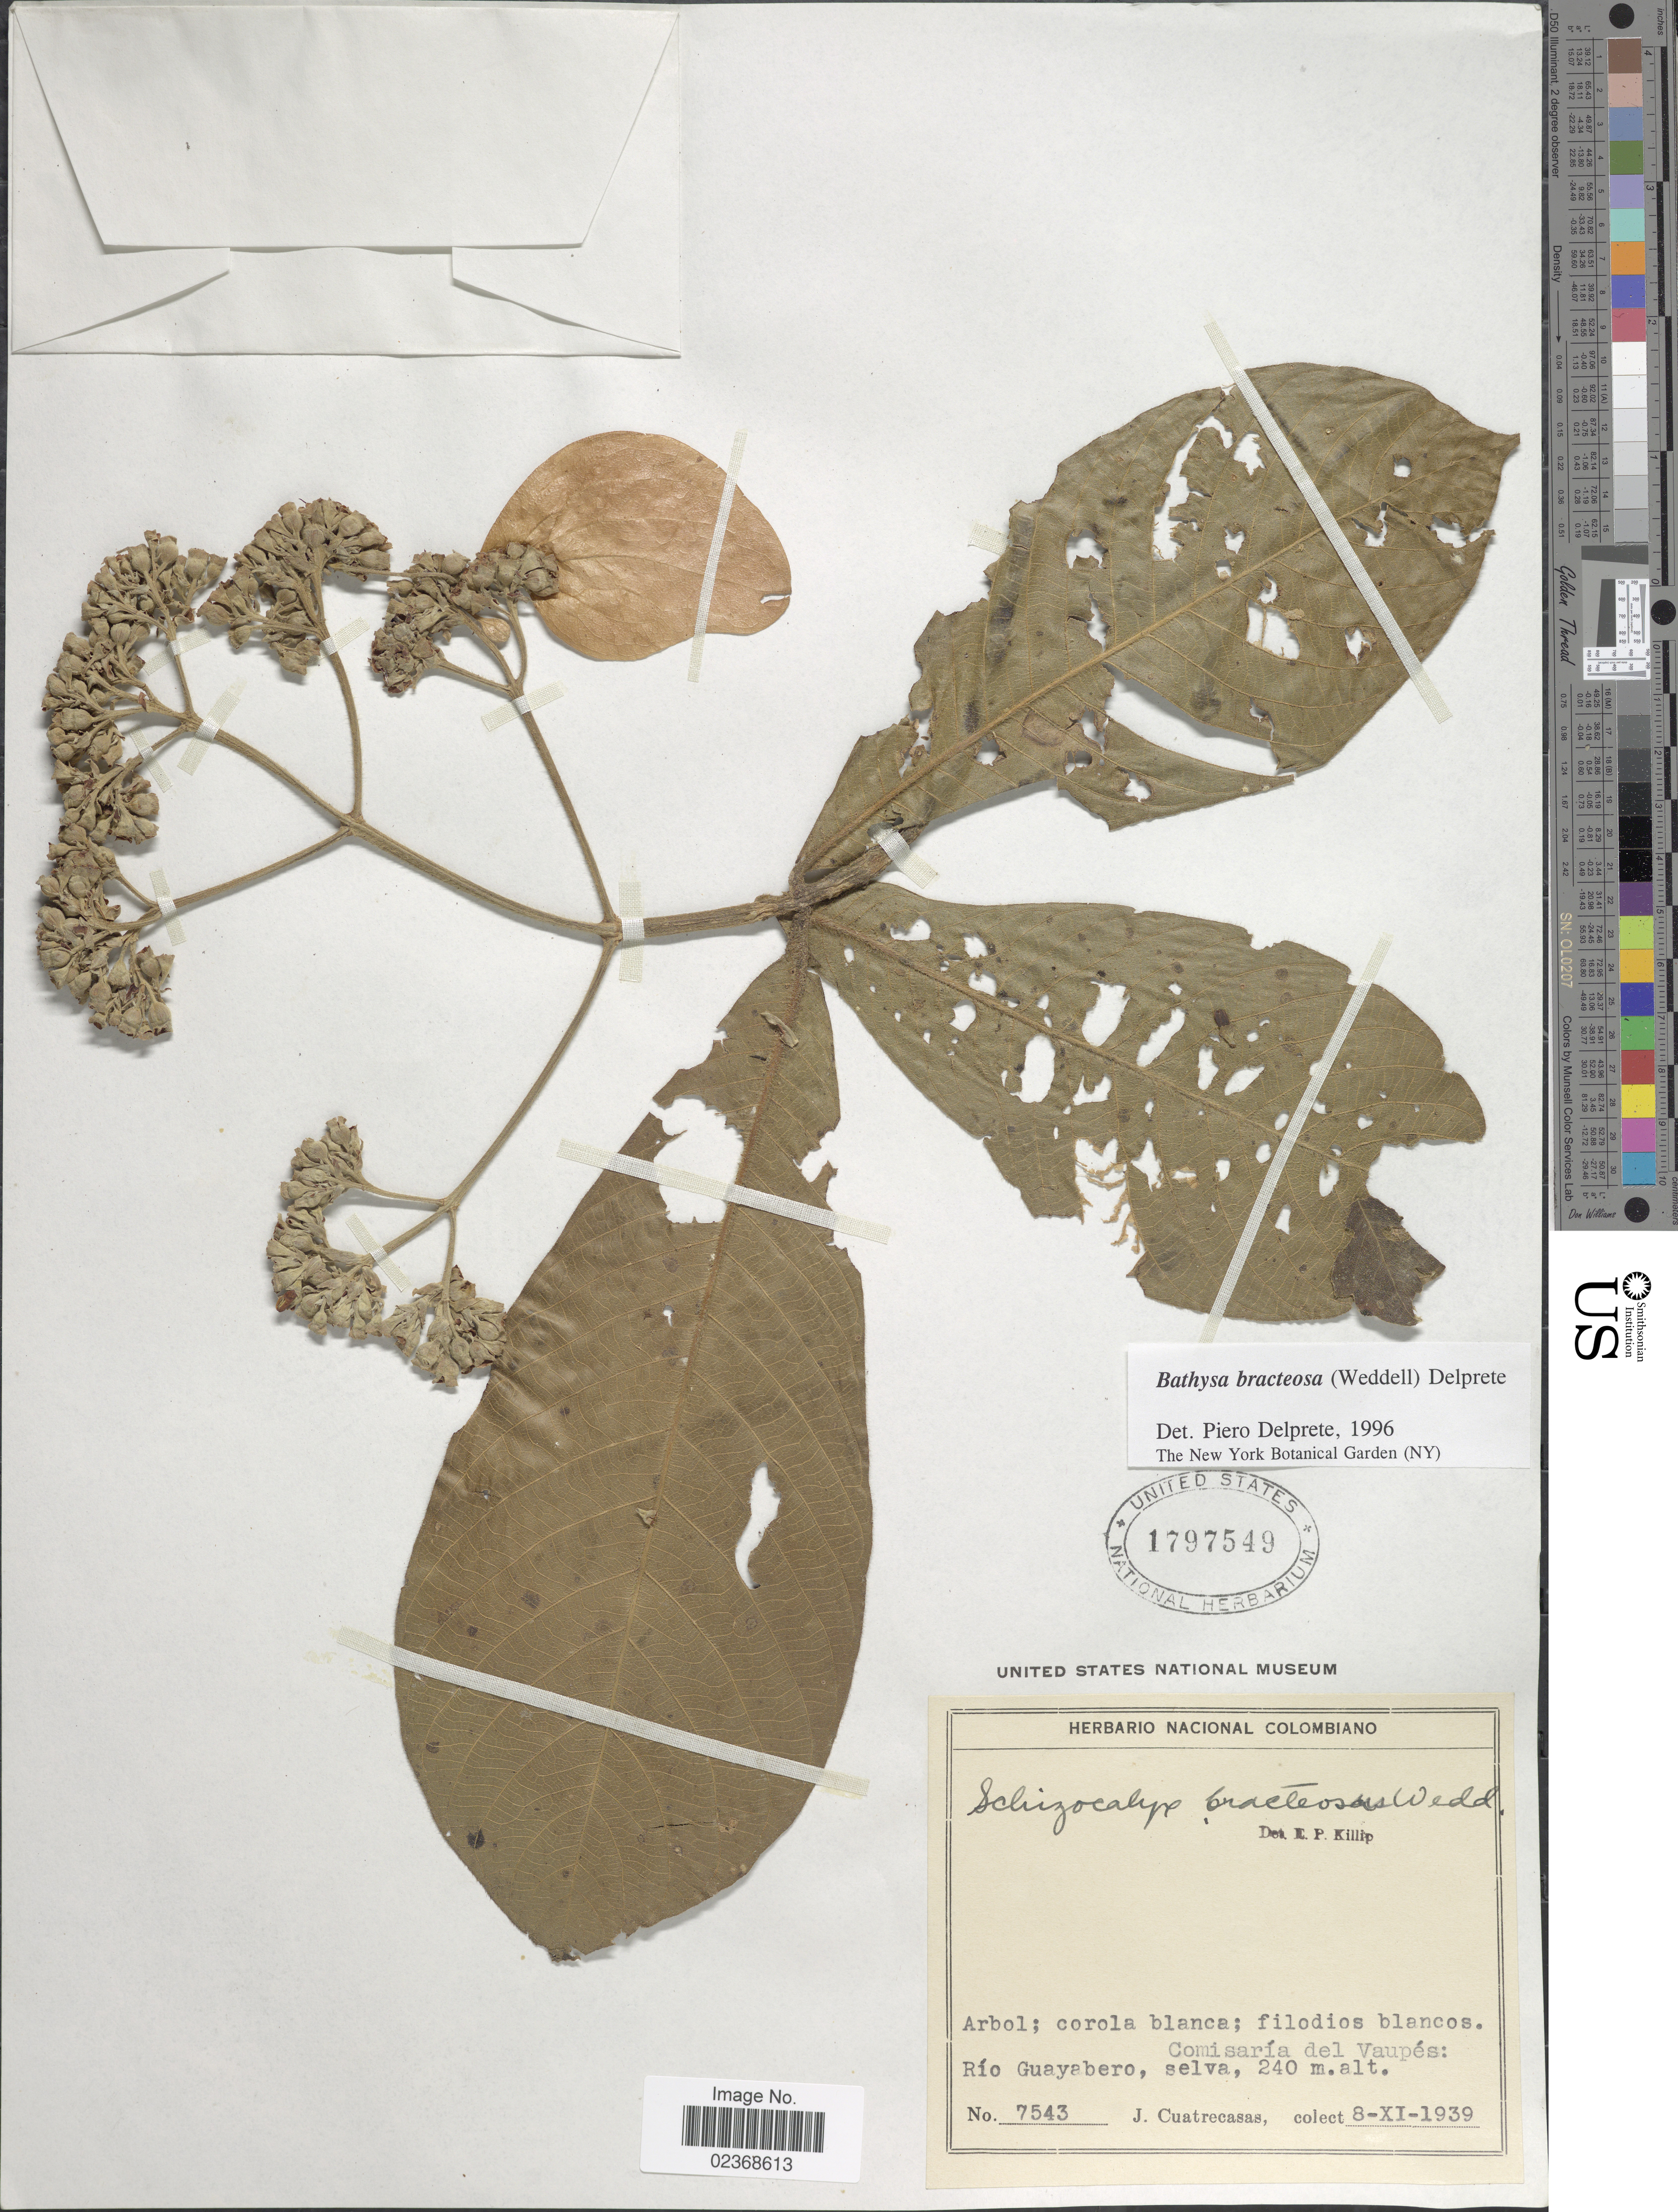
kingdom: Plantae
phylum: Tracheophyta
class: Magnoliopsida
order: Gentianales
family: Rubiaceae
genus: Schizocalyx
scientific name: Schizocalyx bracteosus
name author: Wedd.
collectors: J. Cuatrecasas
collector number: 7543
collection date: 1939-11-08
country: Colombia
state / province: Vaupés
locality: Rio Guayabero, selva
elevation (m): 240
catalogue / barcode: US 1797549